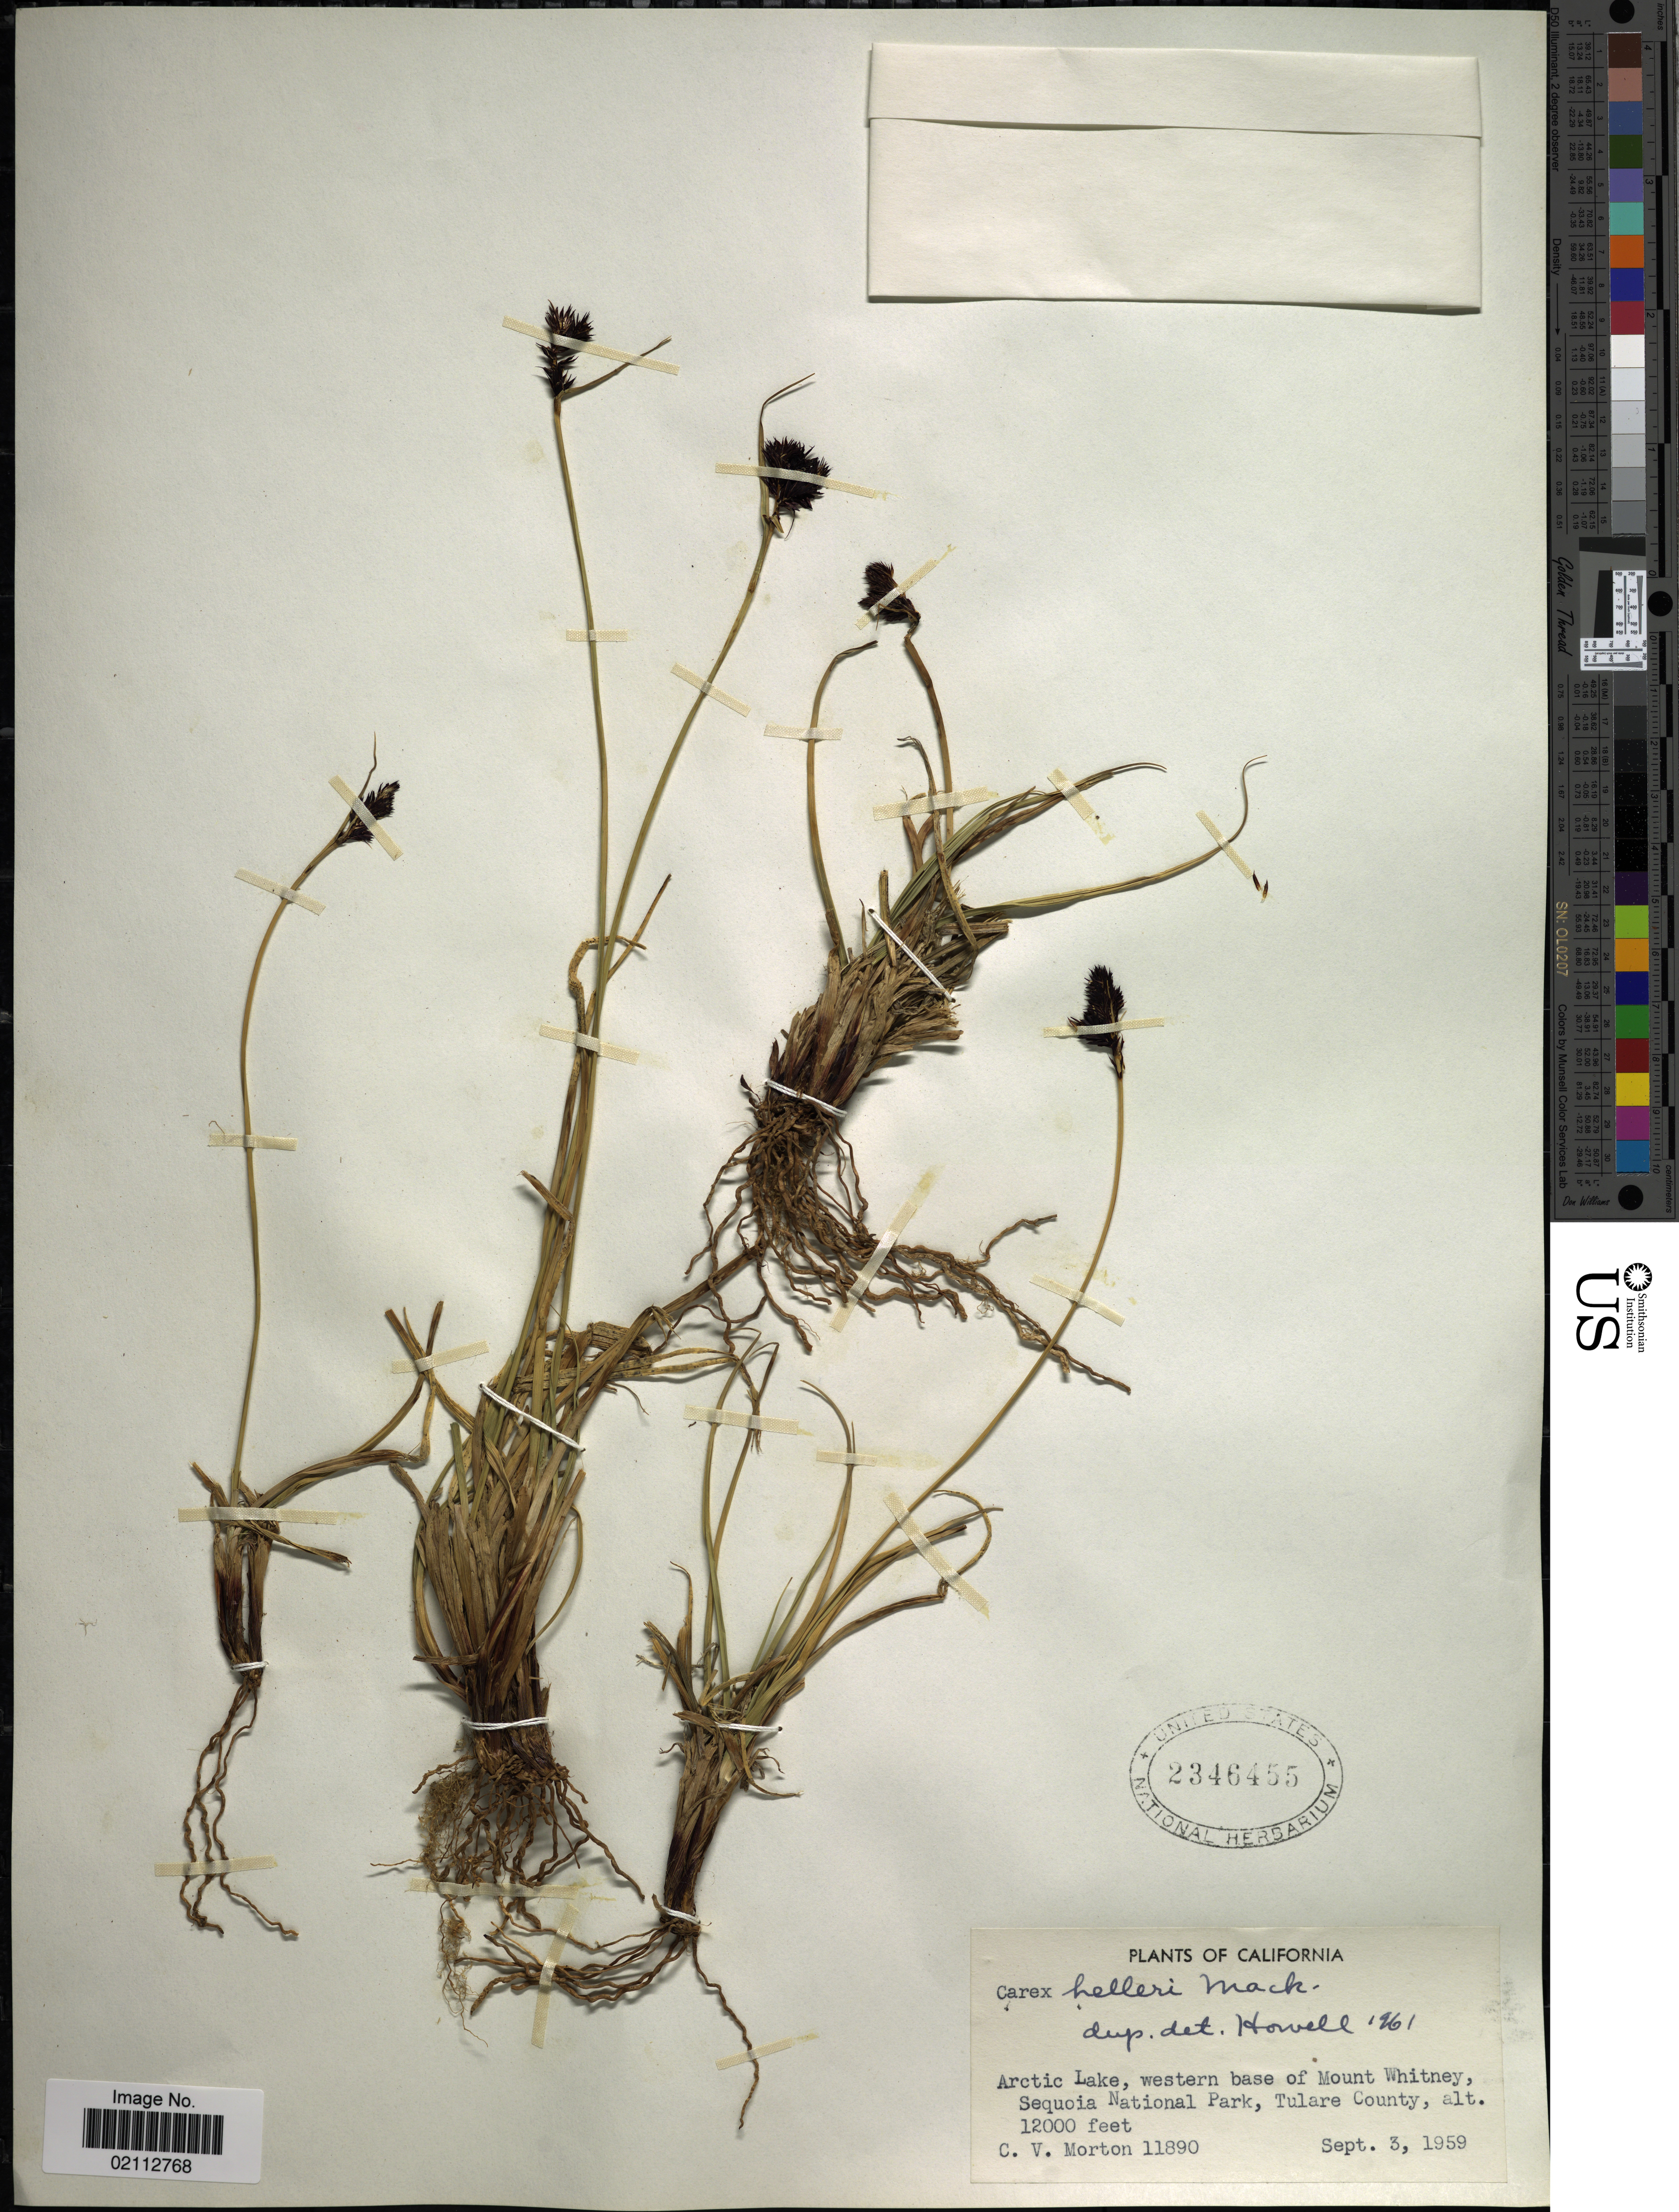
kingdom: Plantae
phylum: Tracheophyta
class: Liliopsida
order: Poales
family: Cyperaceae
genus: Carex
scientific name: Carex helleri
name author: Mack.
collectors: C. V. Morton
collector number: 11890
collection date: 1959-09-03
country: United States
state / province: California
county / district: Tulare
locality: Arctic Lake, western base of Mount Whitney, Sequoia National Park, Tulare County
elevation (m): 3658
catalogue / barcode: US 2346455